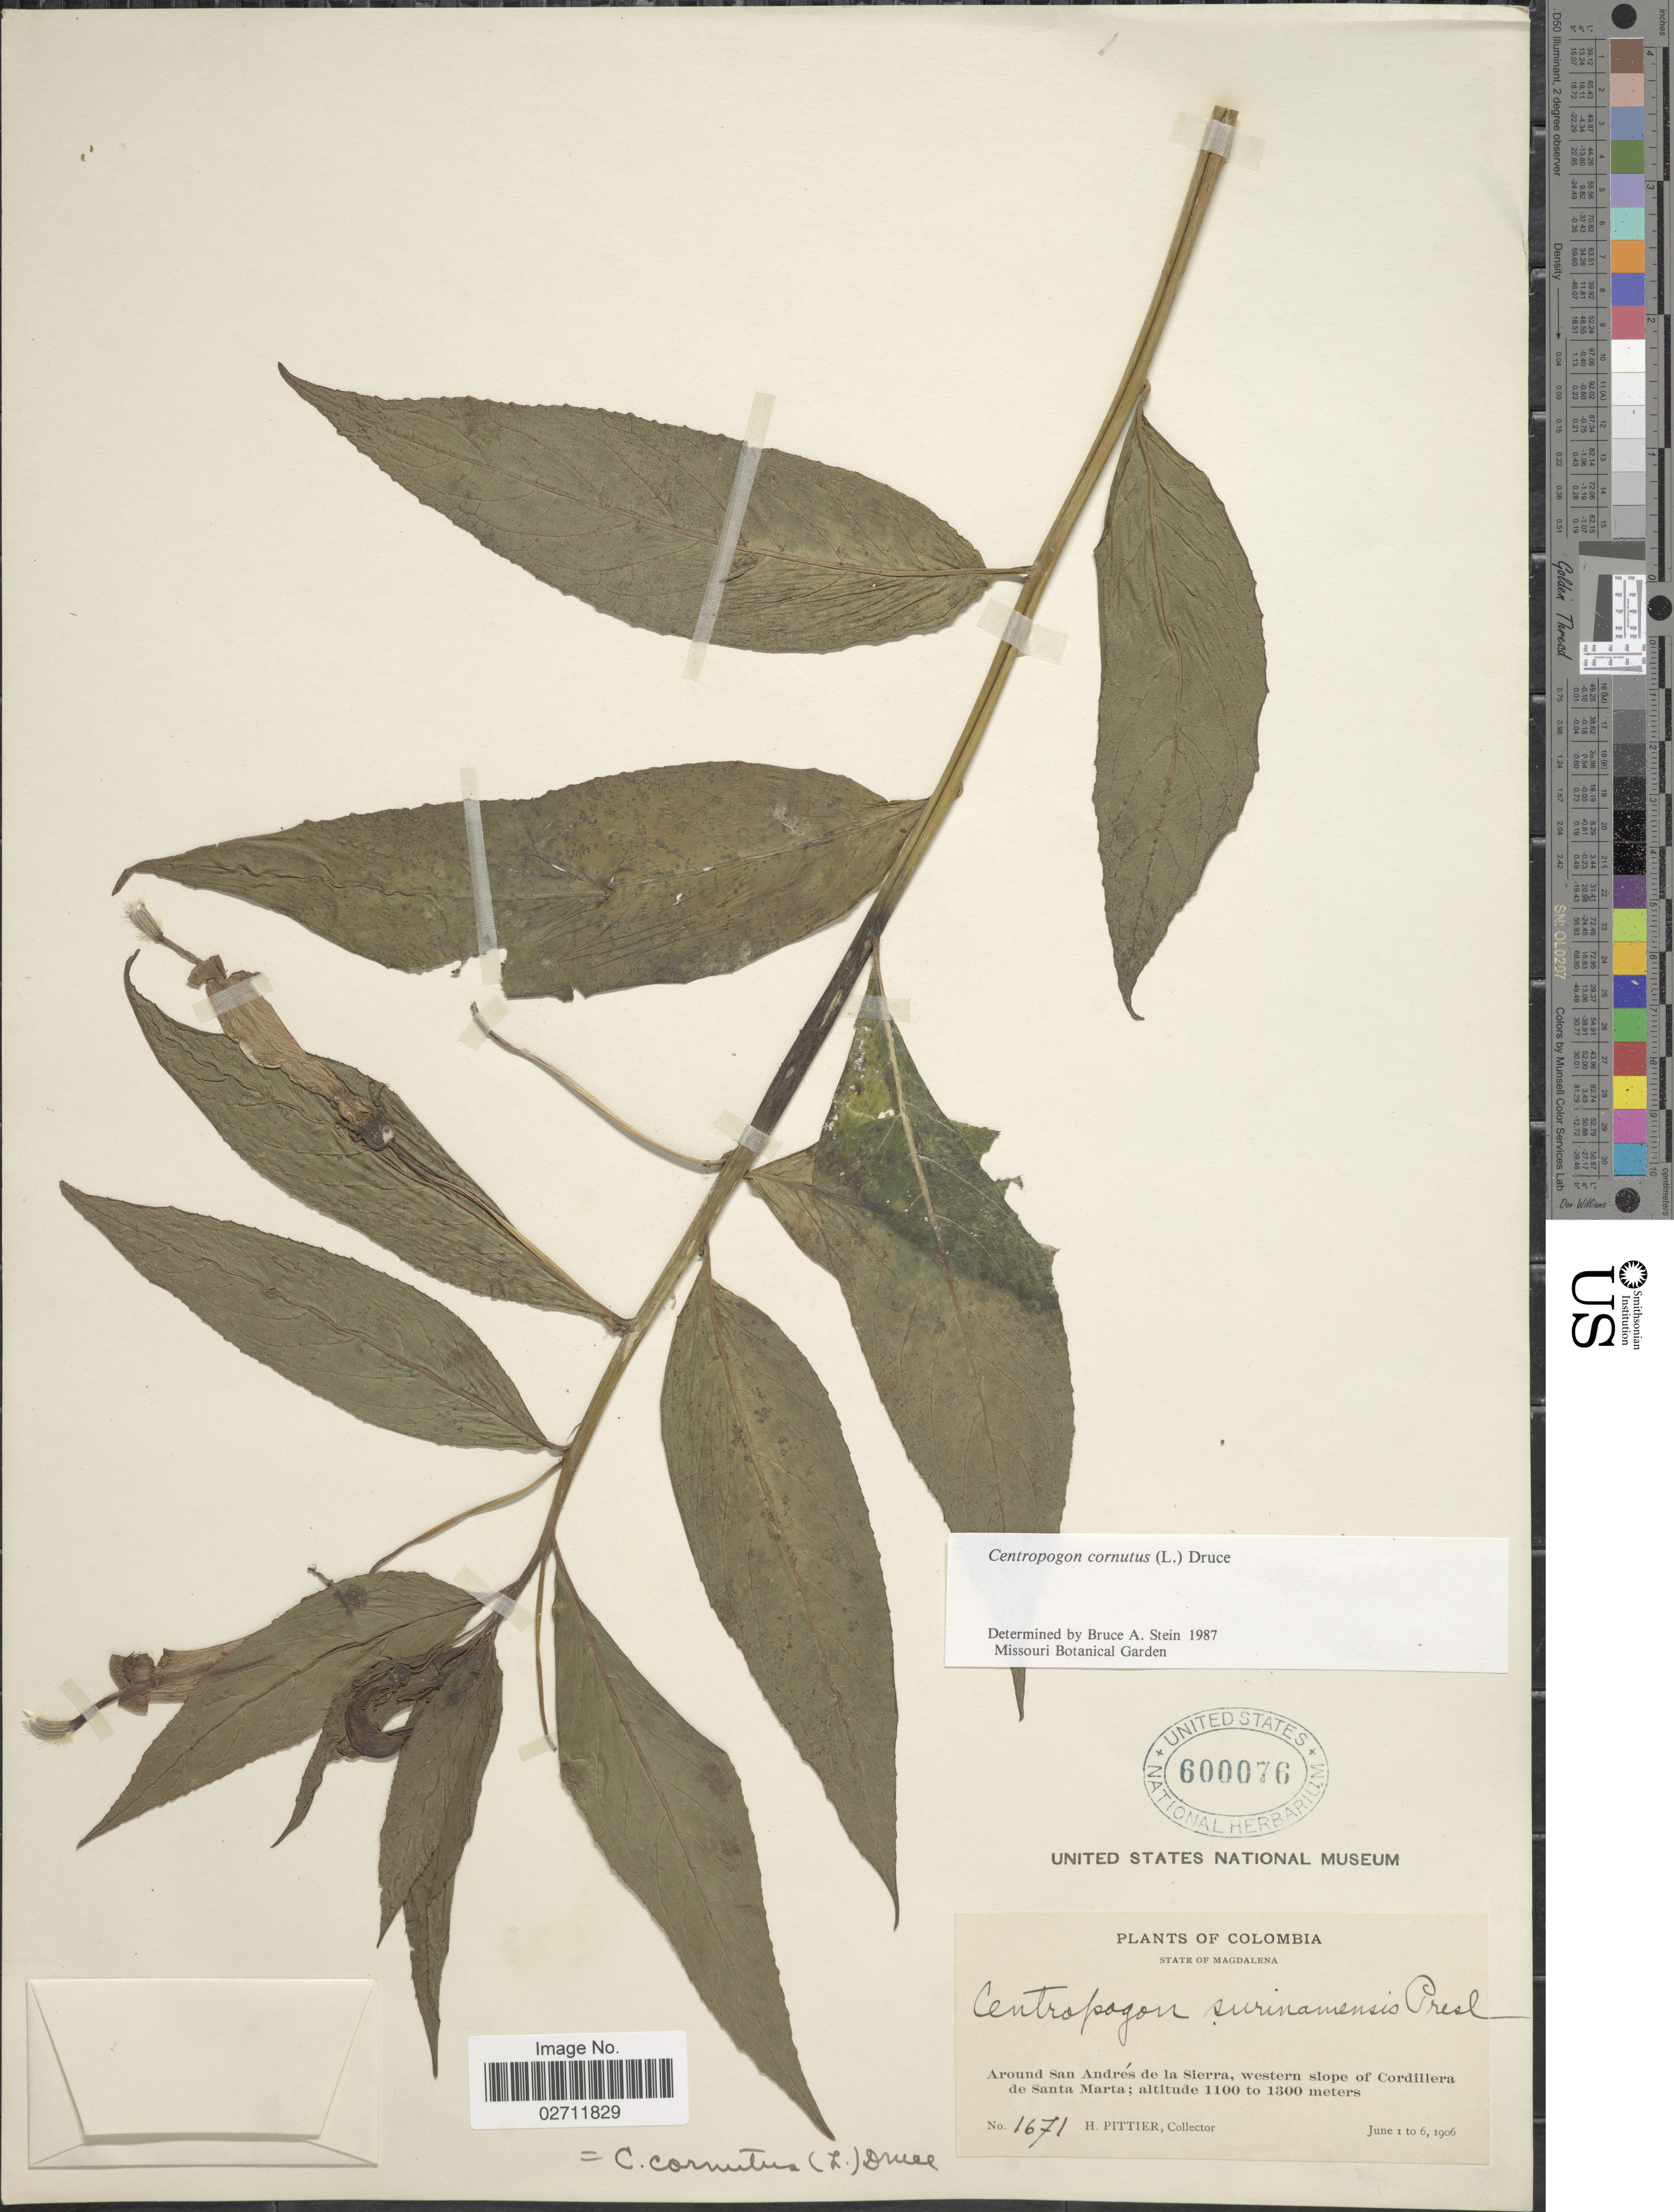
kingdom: Plantae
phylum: Tracheophyta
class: Magnoliopsida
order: Asterales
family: Campanulaceae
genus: Centropogon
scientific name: Centropogon cornutus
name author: (L.) Druce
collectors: H. F. Pittier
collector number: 1671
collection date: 1906-06-01/1906-06-06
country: Colombia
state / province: Magdalena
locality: Around San Andres de la Sierra, western slopes of Cordillera de Santa Marta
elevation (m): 1100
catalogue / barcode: US 600076